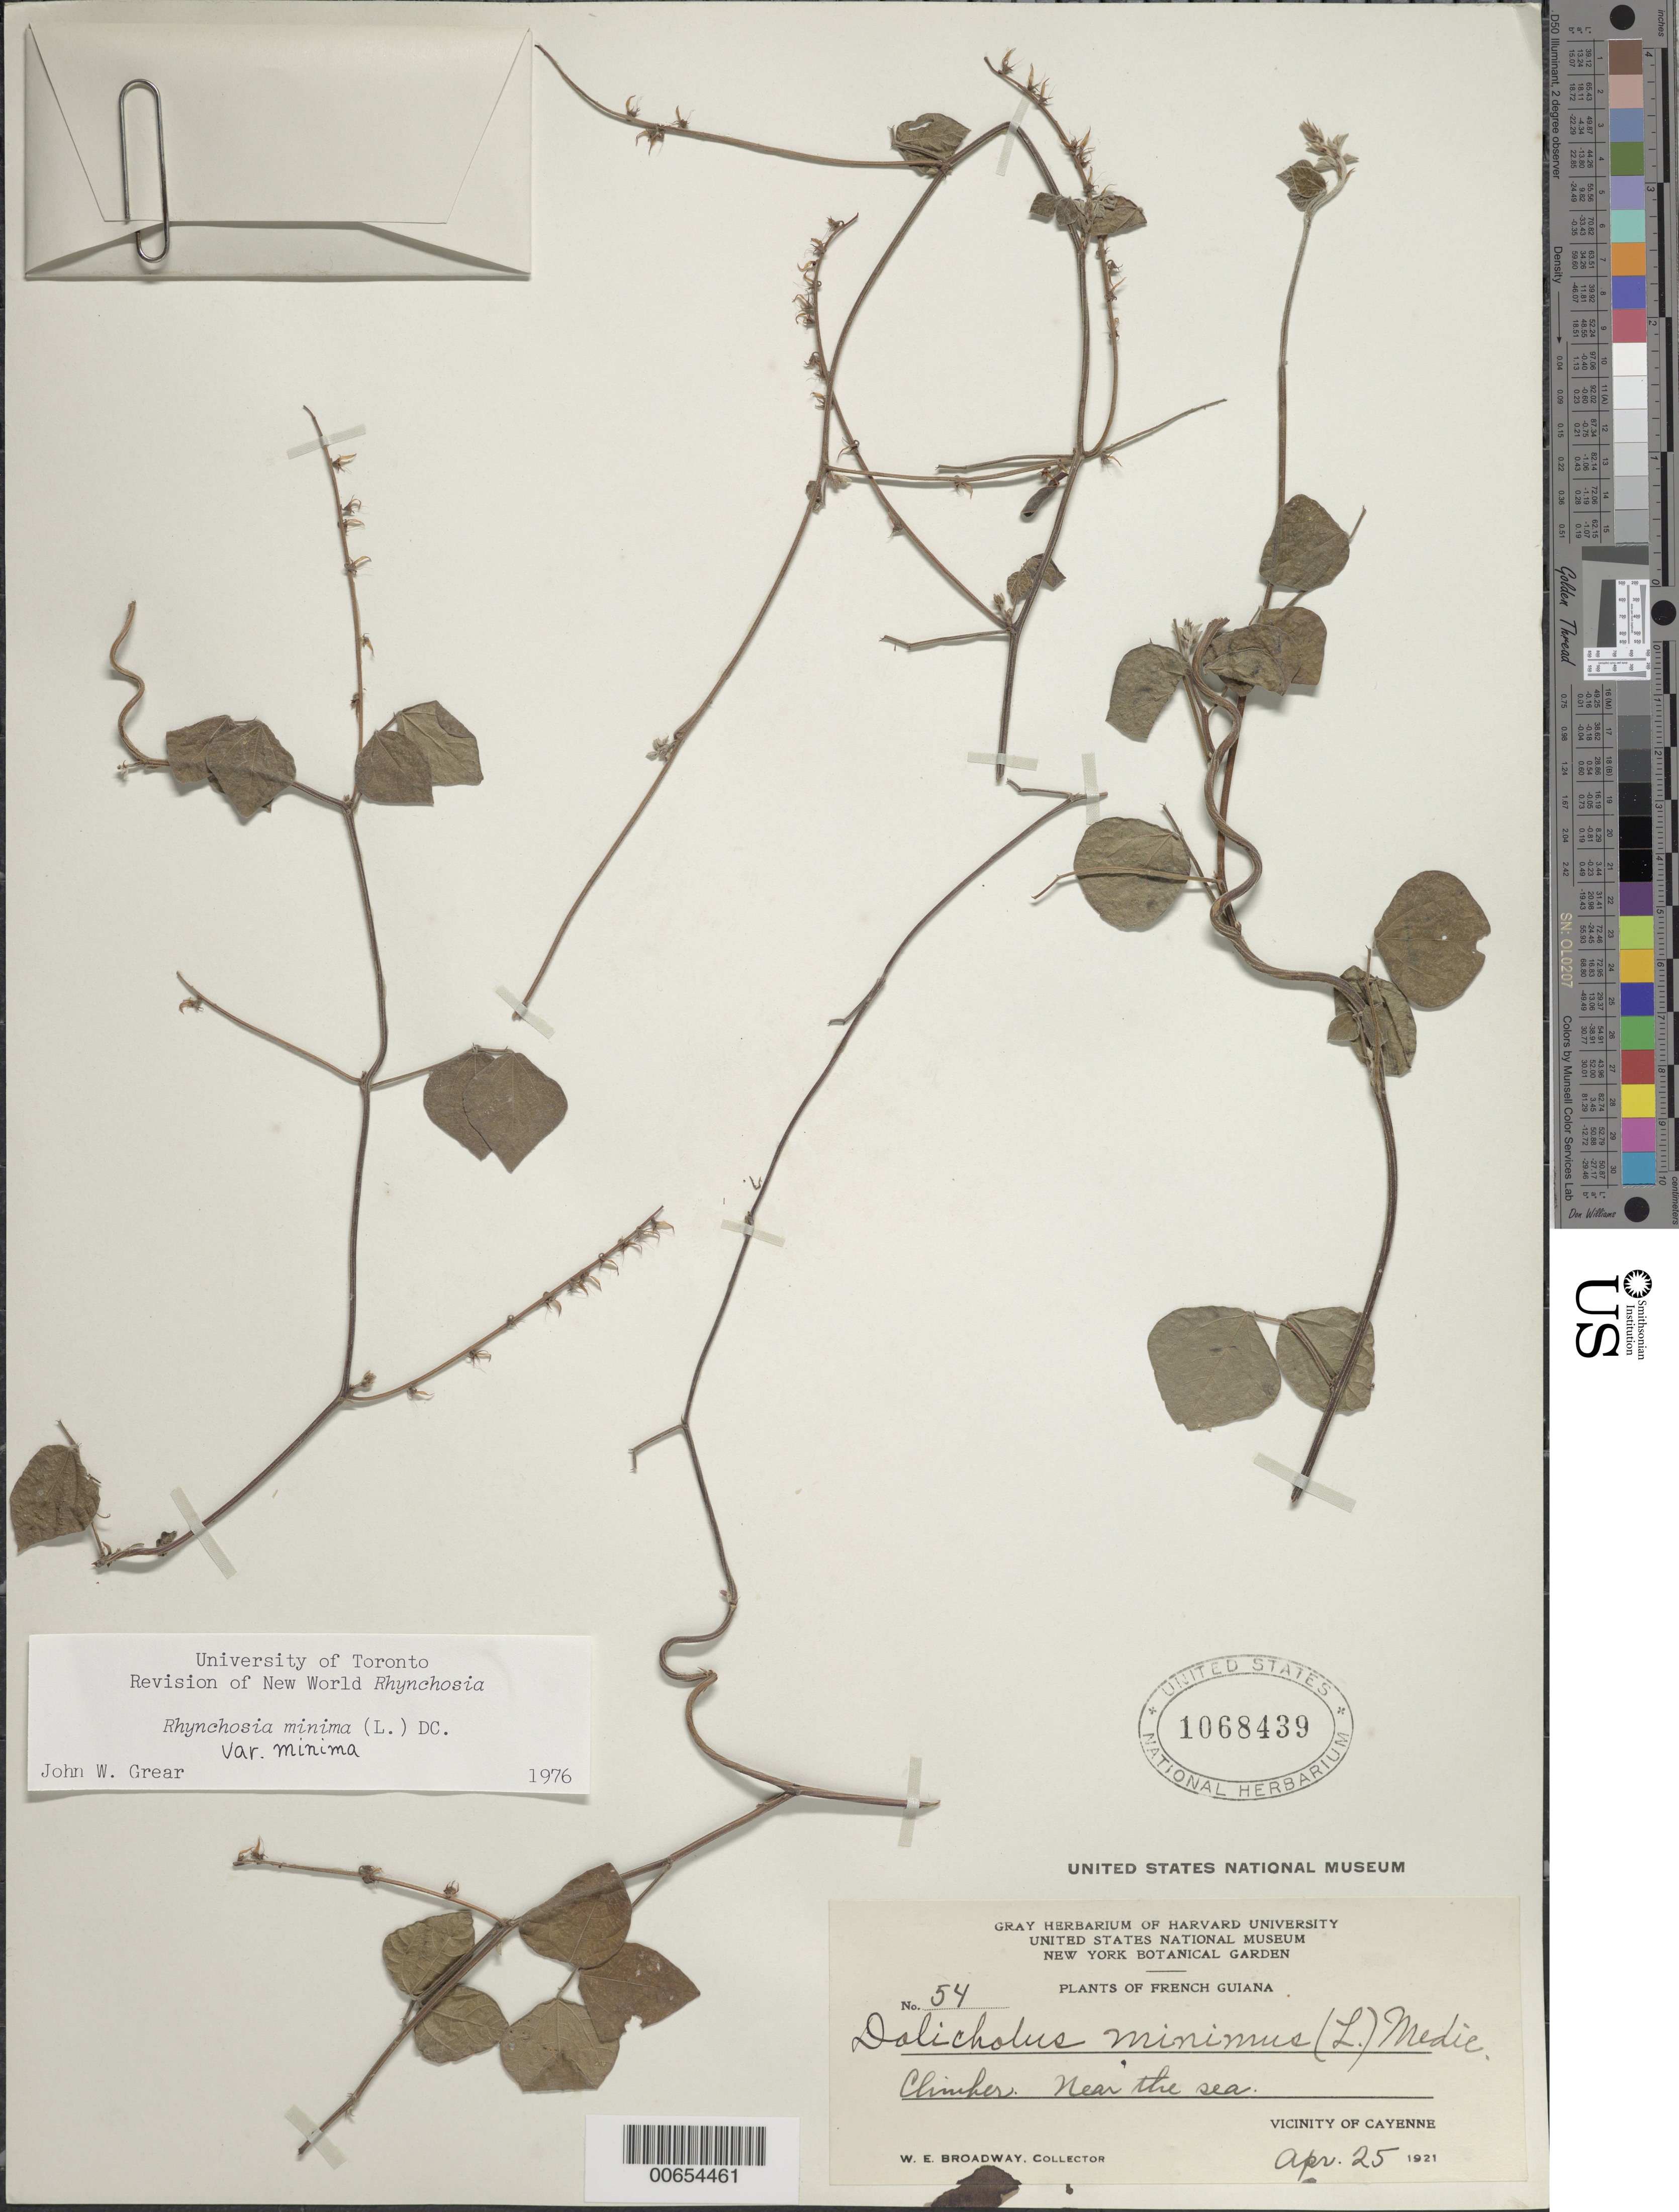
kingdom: Plantae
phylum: Tracheophyta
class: Magnoliopsida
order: Fabales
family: Fabaceae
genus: Rhynchosia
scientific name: Rhynchosia minima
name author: (L.) DC.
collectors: W. E. Broadway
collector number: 54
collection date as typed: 25-Apr-21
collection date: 1921-04-25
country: French Guiana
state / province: Cayenne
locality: Cayenne, vic.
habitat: Near the sea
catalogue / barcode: US 1068439